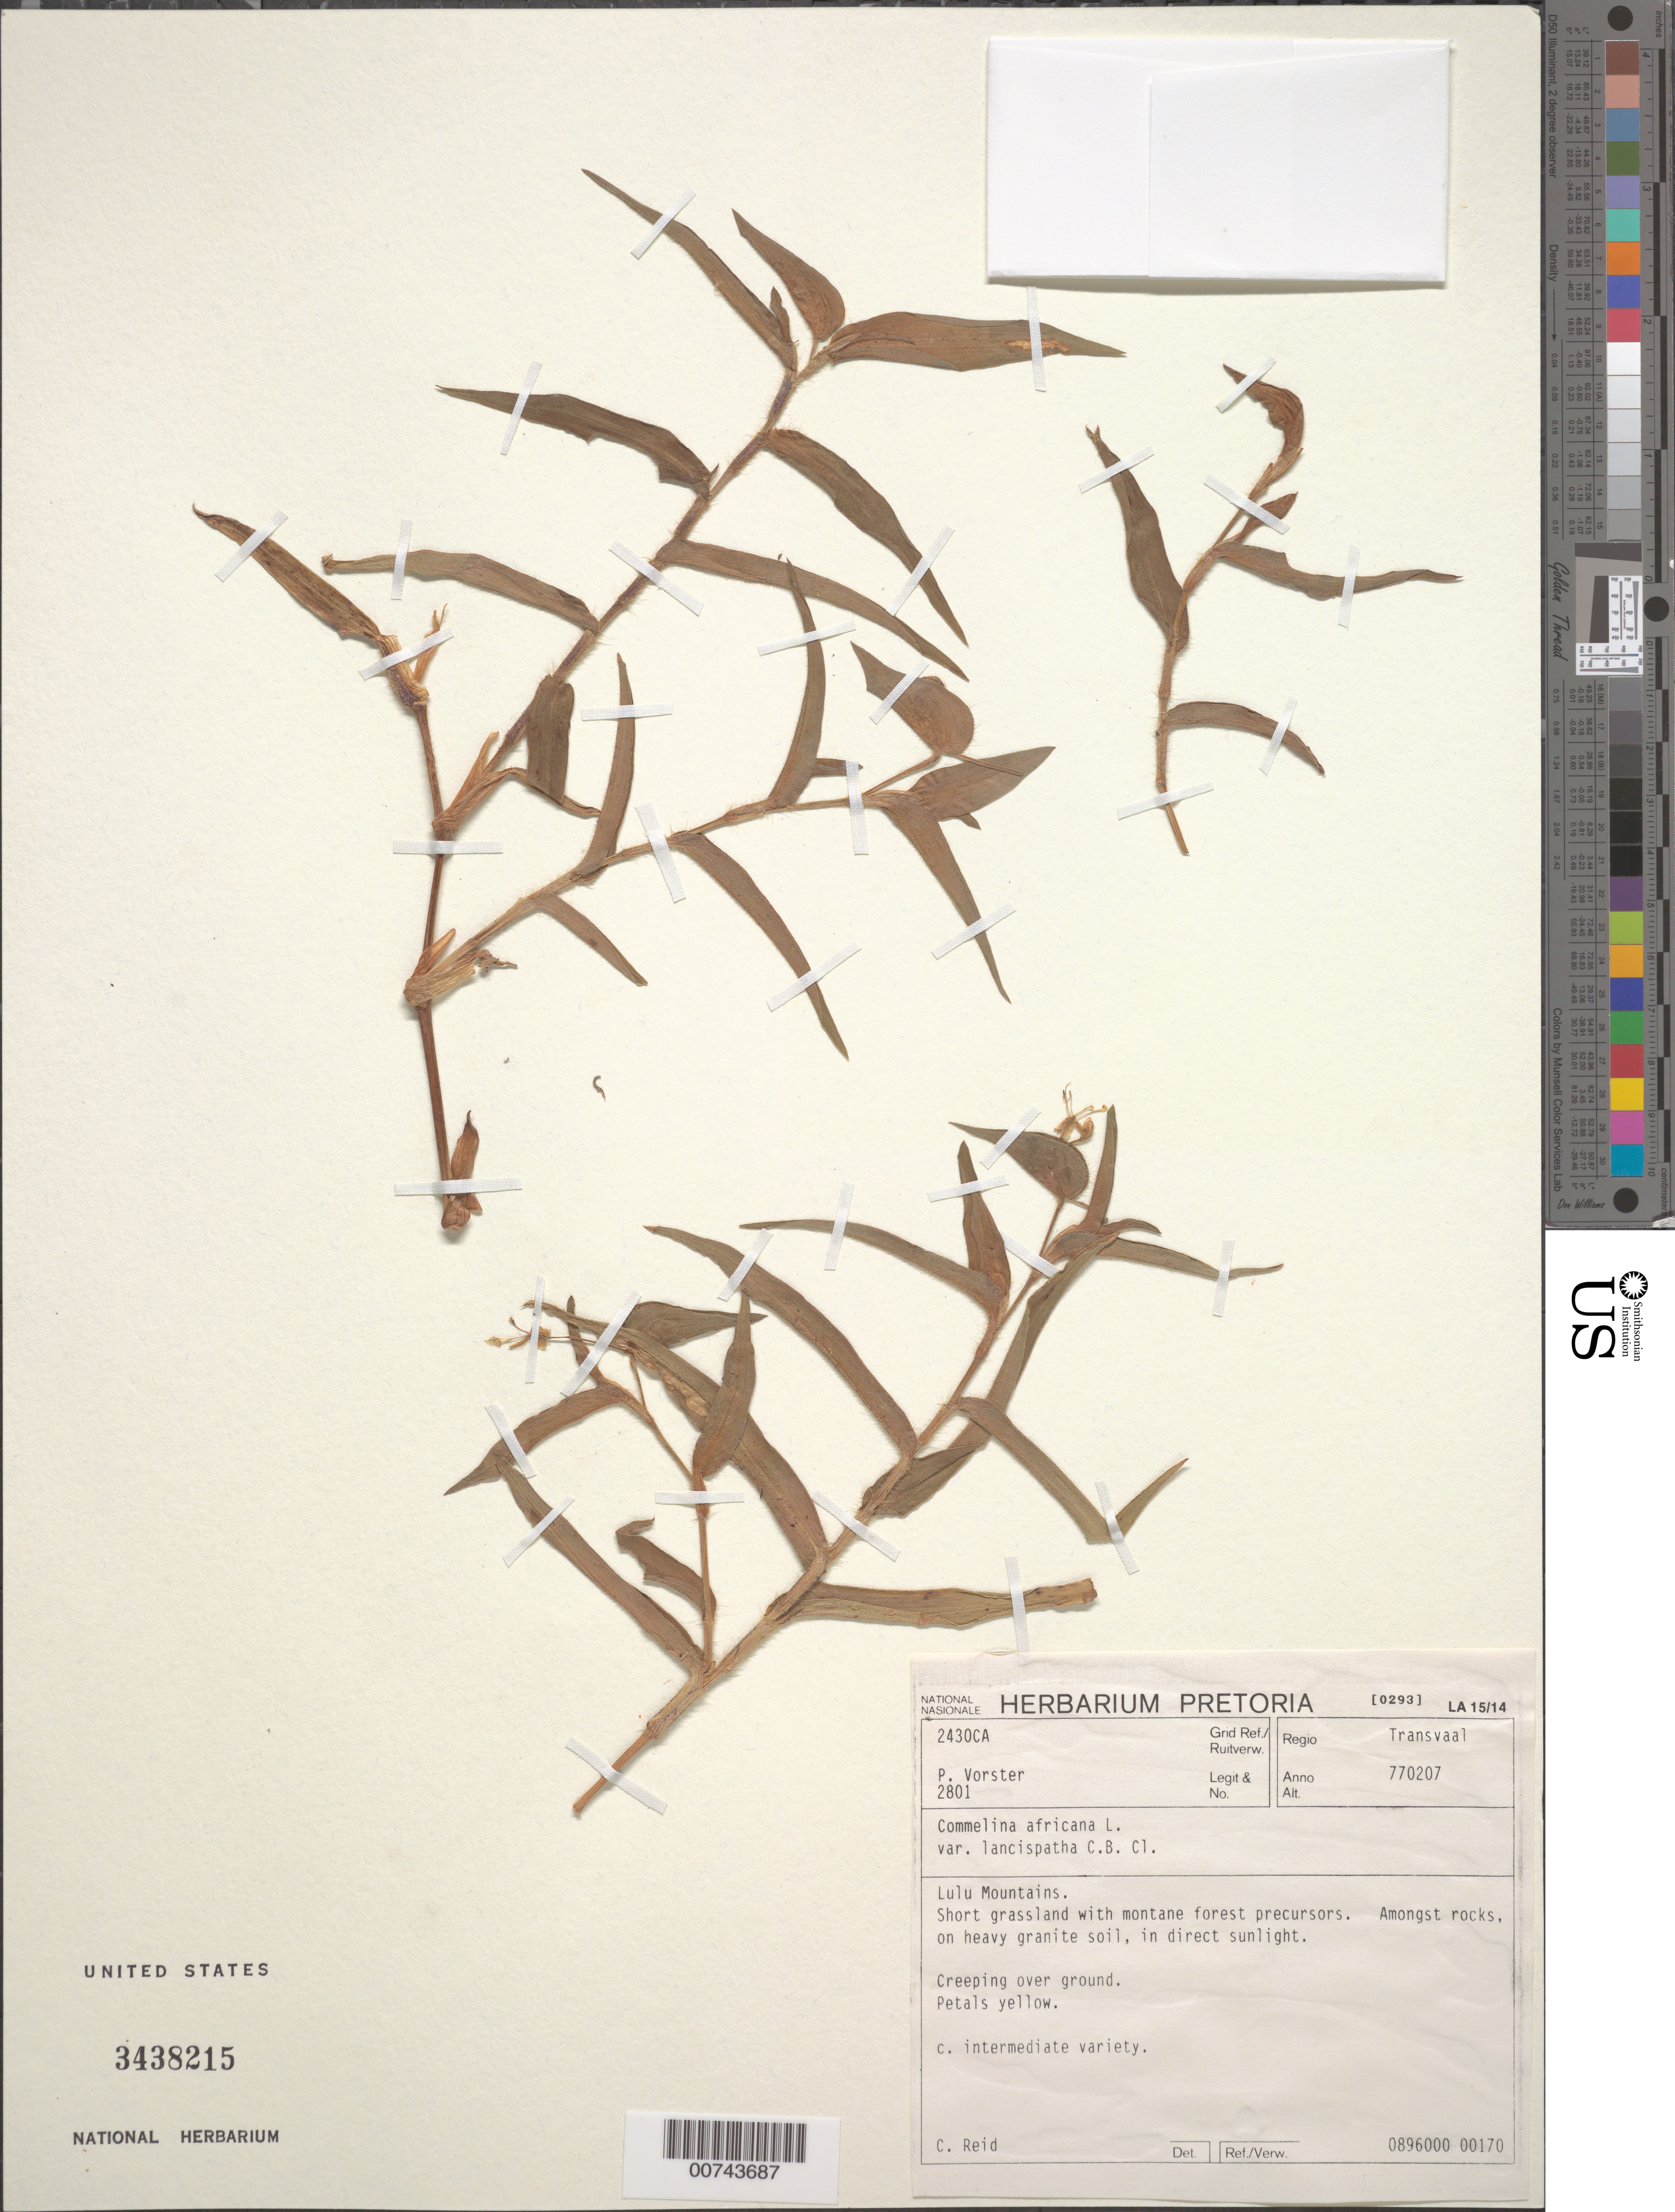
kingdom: Plantae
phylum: Tracheophyta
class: Liliopsida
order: Commelinales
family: Commelinaceae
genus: Commelina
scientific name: Commelina africana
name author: L.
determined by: Reid, C.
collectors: P. Vorster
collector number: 2801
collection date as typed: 07 Feb 1977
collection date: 1977-02-07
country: South Africa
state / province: Limpopo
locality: Lulu Mountains. Transvaal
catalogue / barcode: US 3438215